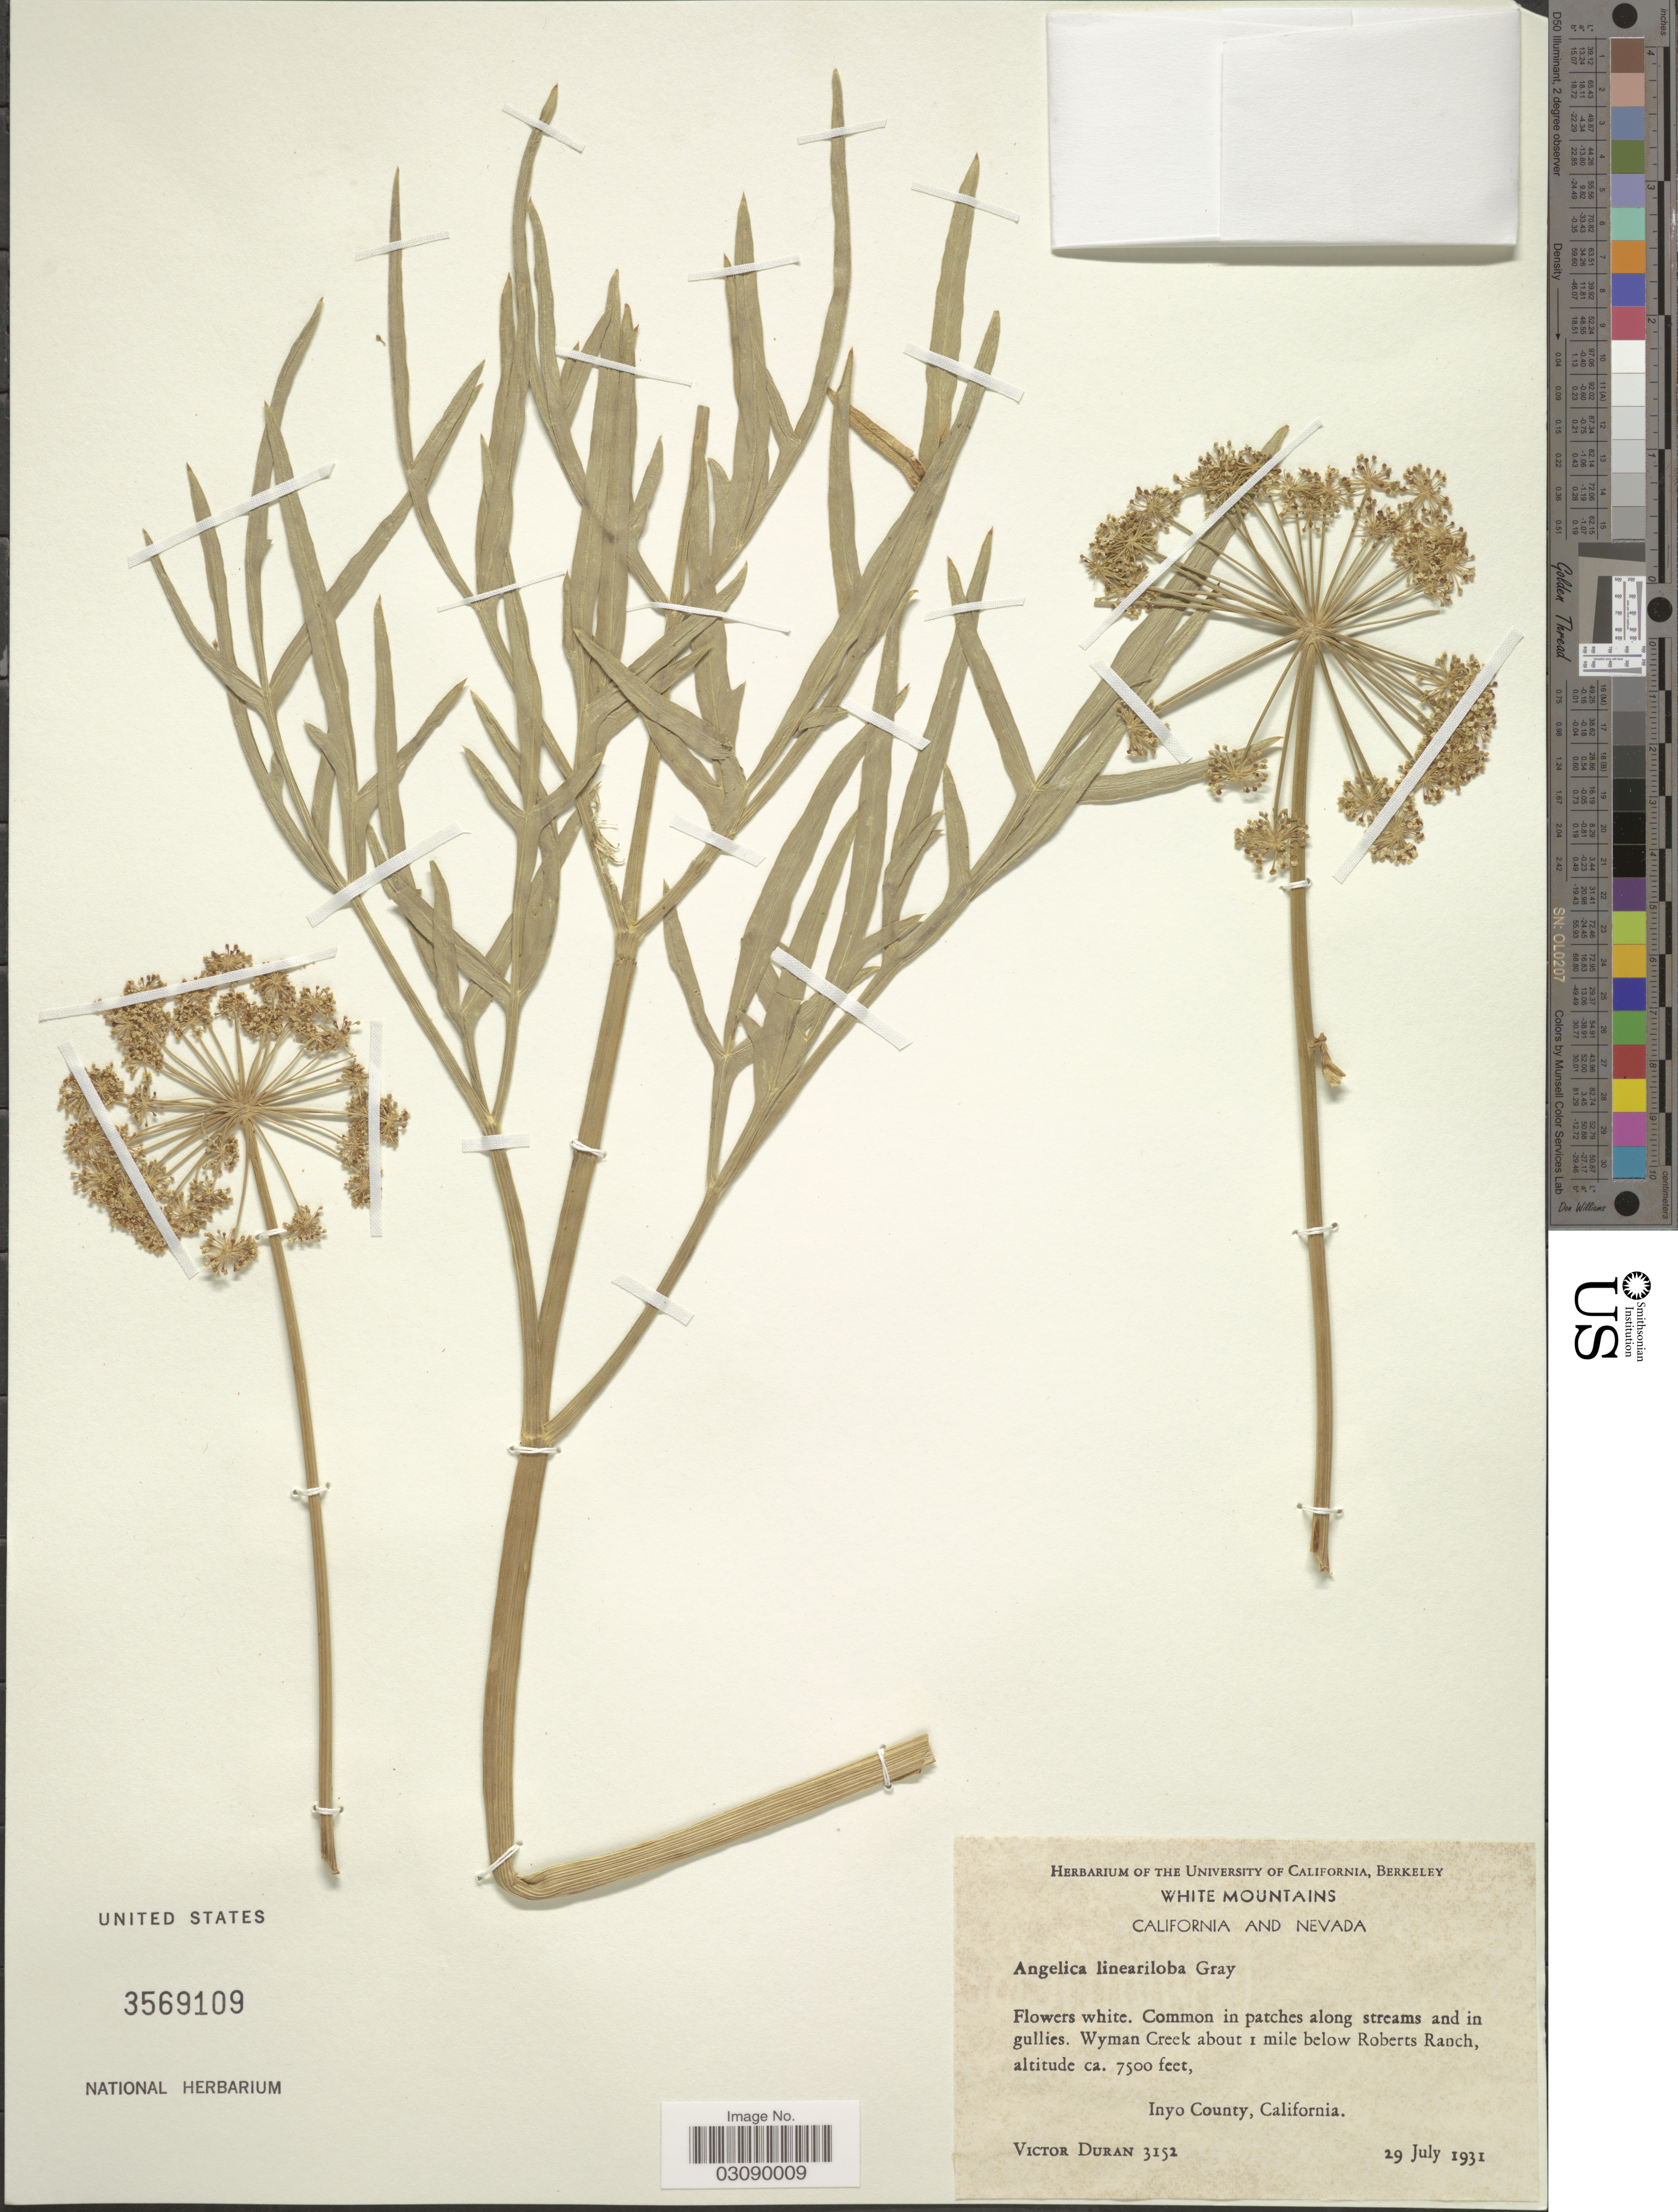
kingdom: Plantae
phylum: Tracheophyta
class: Magnoliopsida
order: Apiales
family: Apiaceae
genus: Angelica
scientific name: Angelica lineariloba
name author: A. Gray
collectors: V. Duran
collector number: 3152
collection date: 1931-07-29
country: United States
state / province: California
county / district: Inyo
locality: White Mountains. Wyman Creek about 1 mile below Roberts Ranch, Inyo County.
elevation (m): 2286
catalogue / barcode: US 3569109